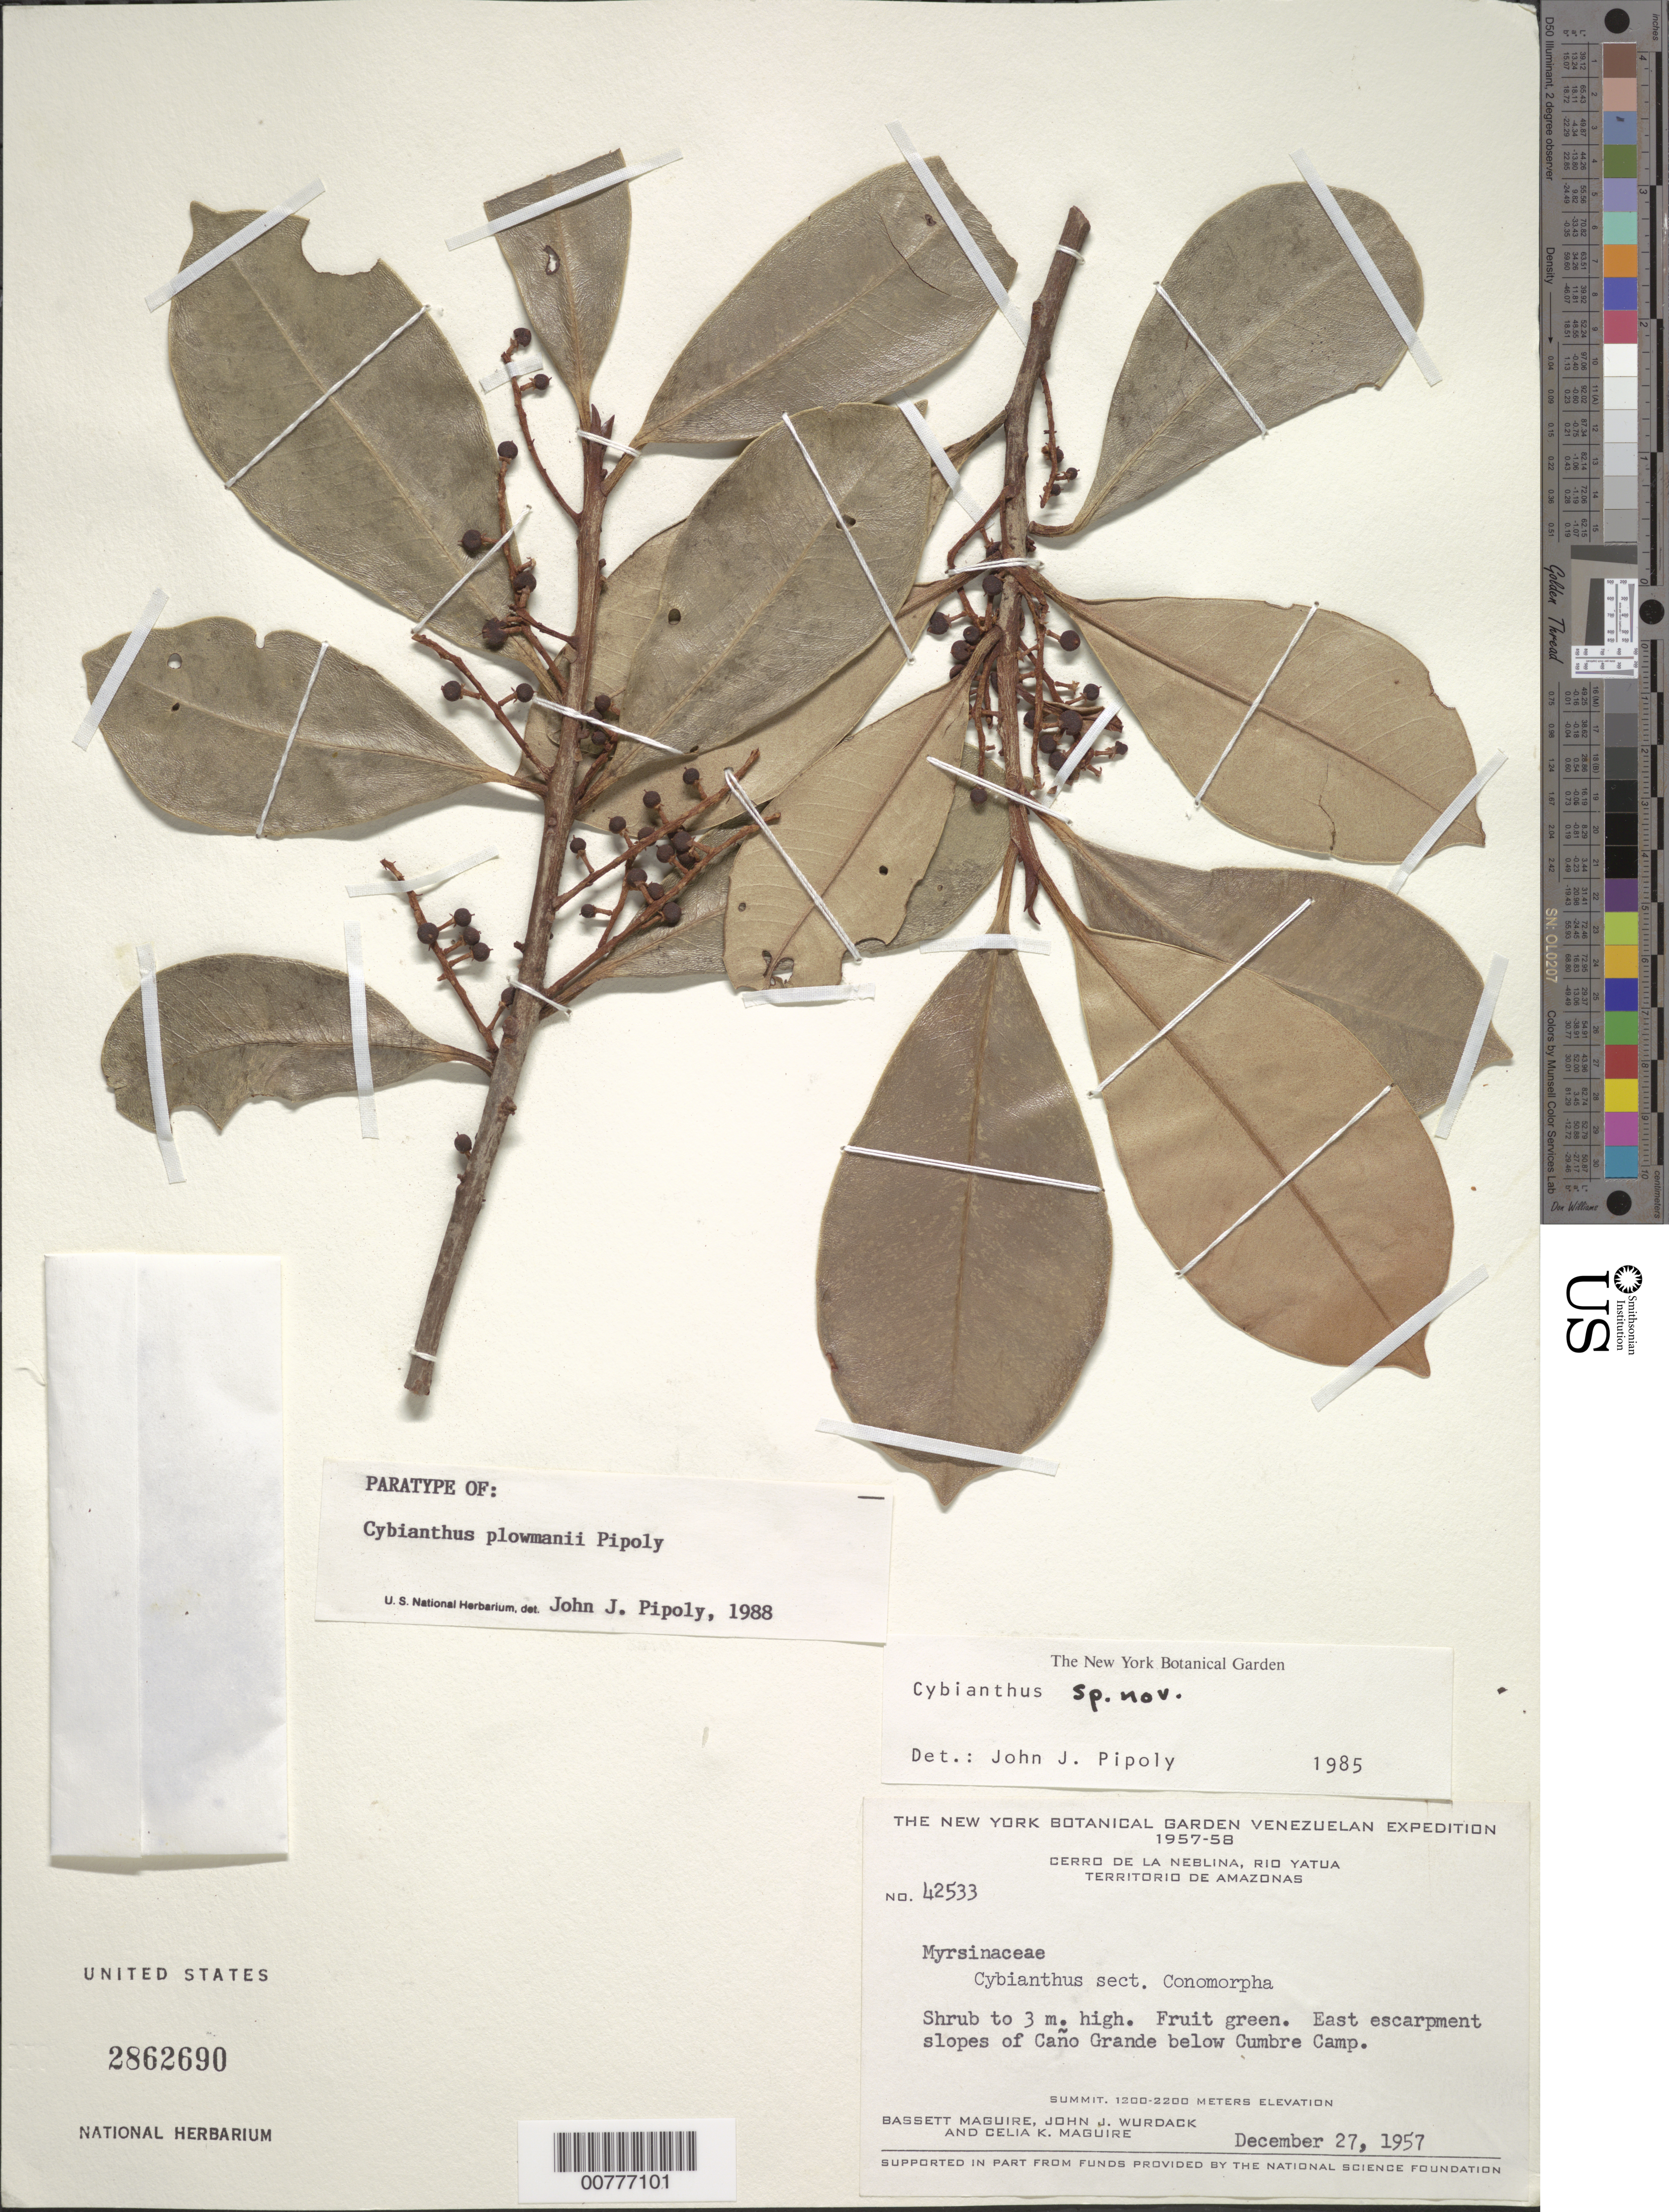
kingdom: Plantae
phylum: Tracheophyta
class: Magnoliopsida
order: Ericales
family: Primulaceae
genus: Cybianthus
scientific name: Cybianthus plowmanii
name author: Pipoly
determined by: Pipoly, J. J., III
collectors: B. Maguire, J. J. Wurdack & C. K. Maguire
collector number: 42533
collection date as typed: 27-Dec-57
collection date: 1957-12-27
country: Venezuela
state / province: Amazonas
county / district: Río Negro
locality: Cerro de la Neblina, Río Yatua, Caño Grande, SSE of Cumbre Camp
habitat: E escarpment slopes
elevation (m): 1200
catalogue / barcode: US 2862690